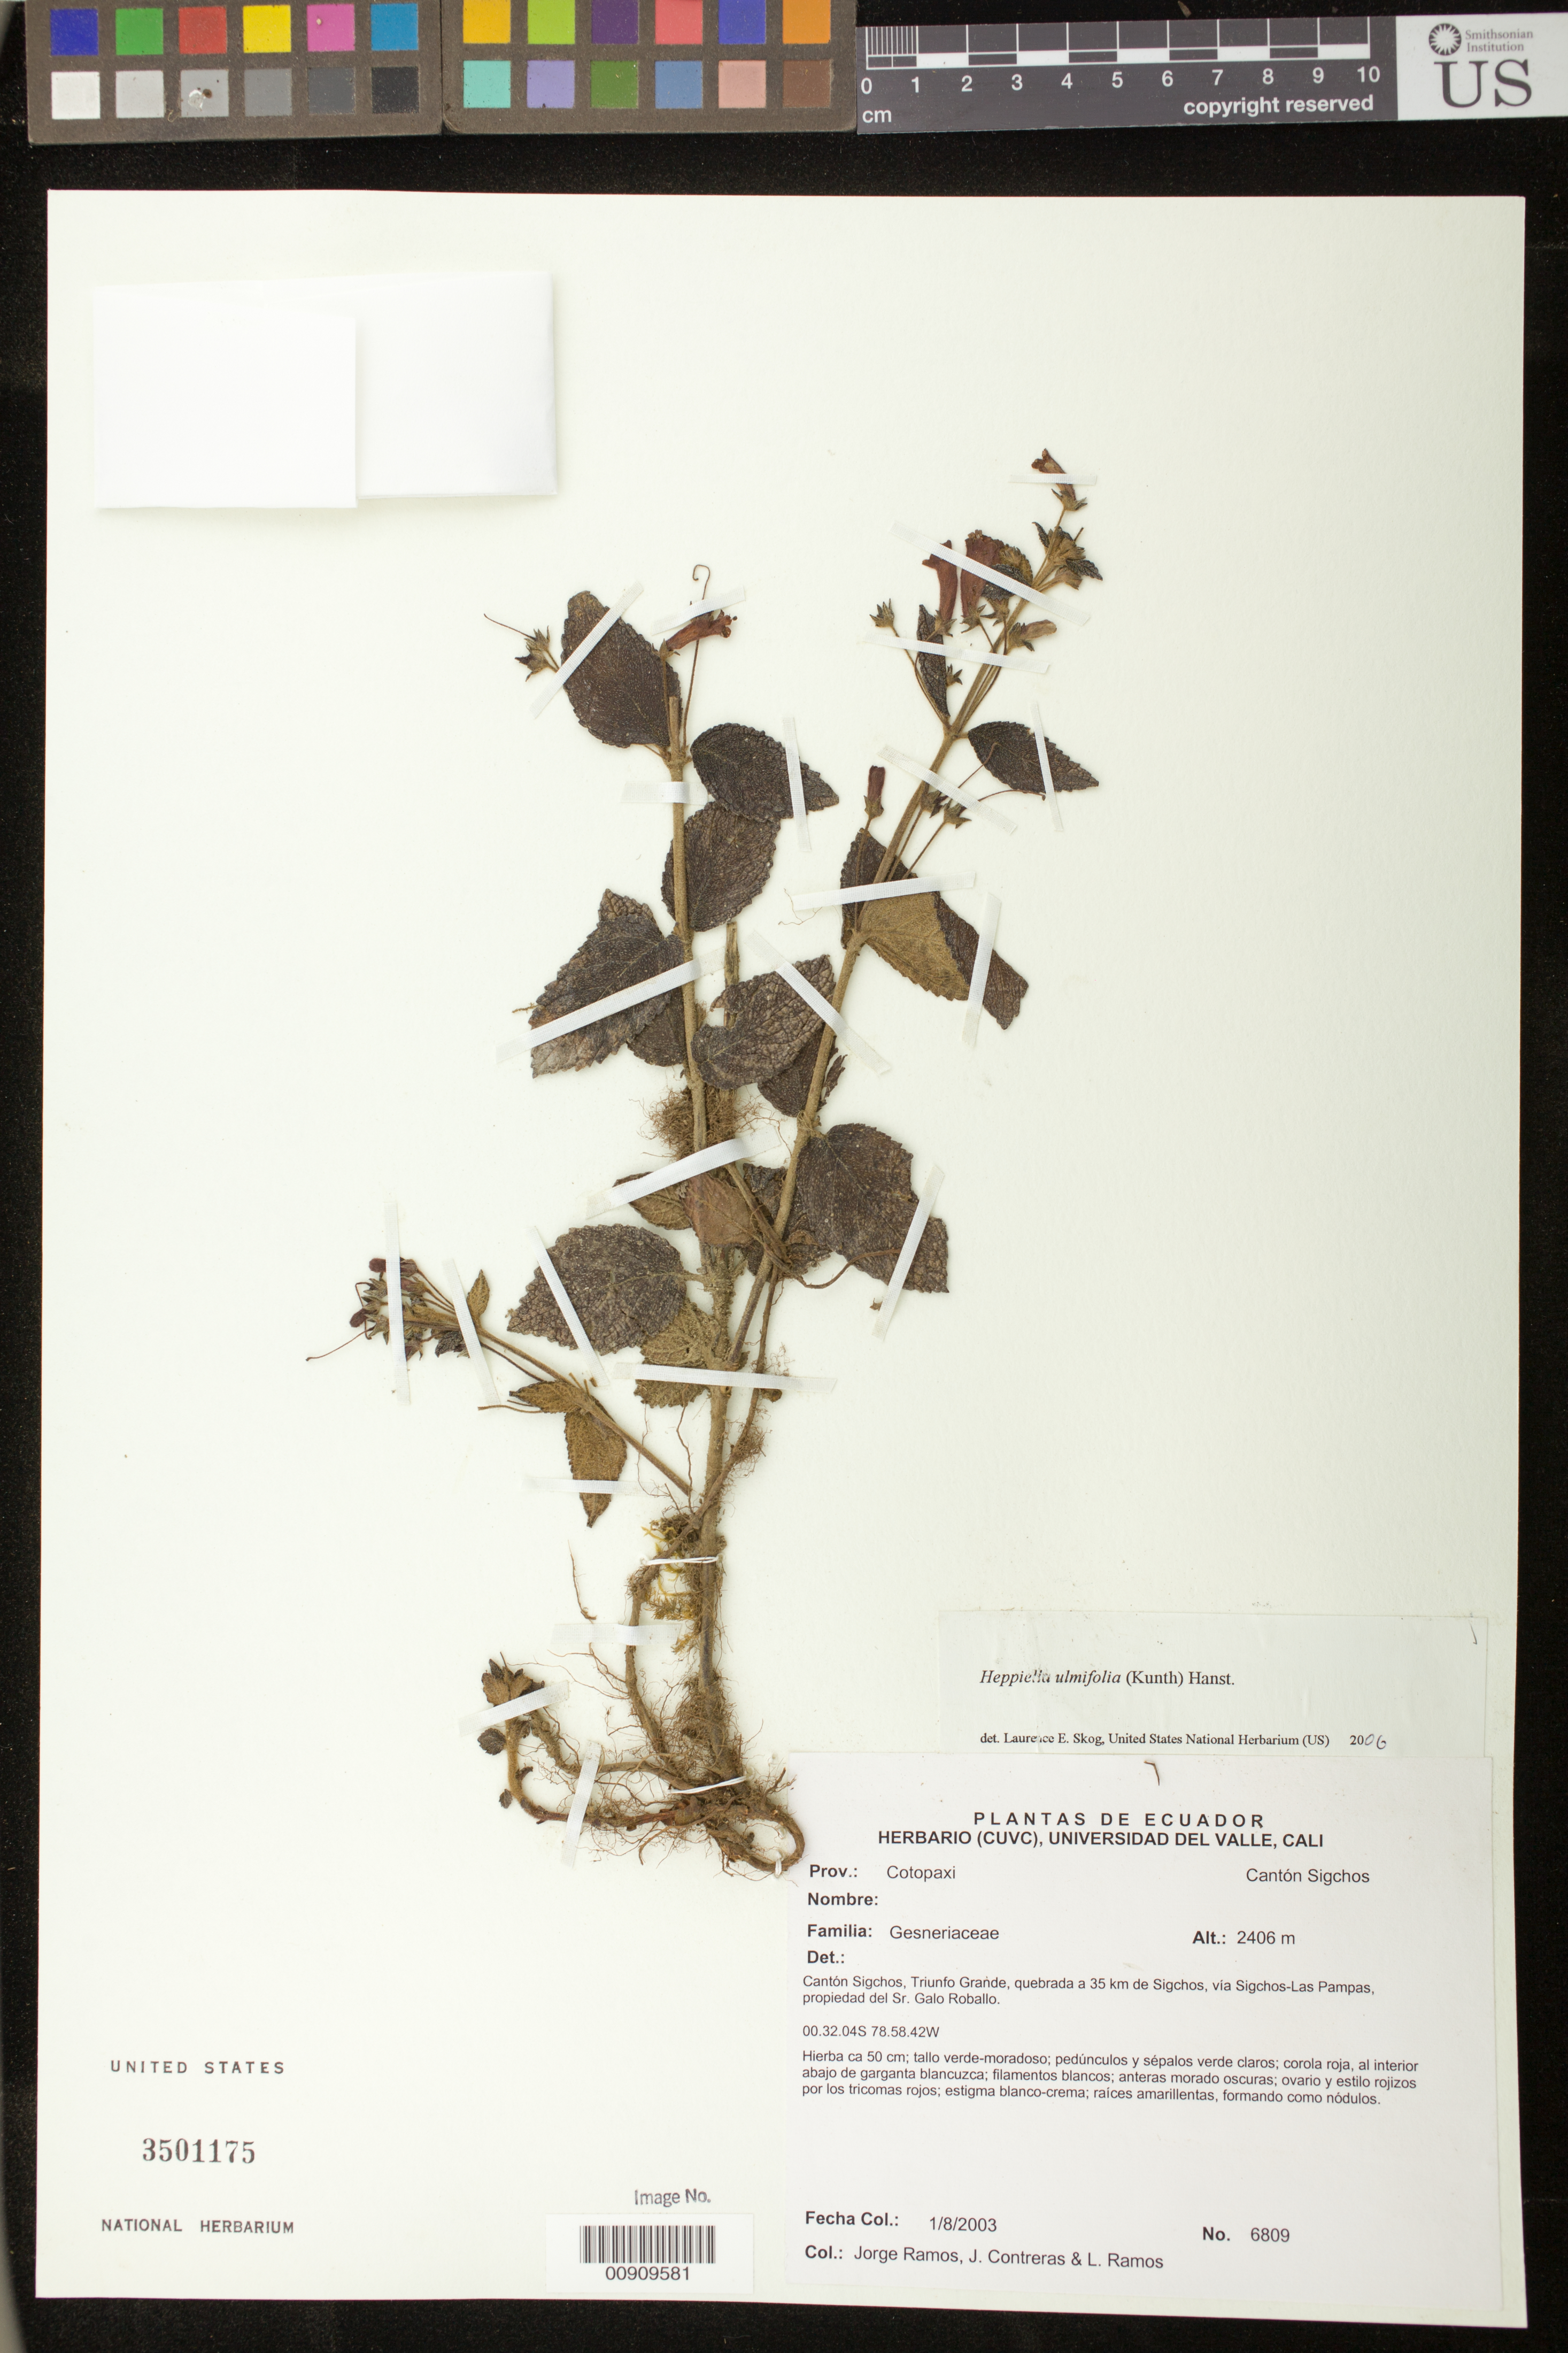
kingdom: Plantae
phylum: Tracheophyta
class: Magnoliopsida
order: Lamiales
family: Gesneriaceae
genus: Heppiella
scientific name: Heppiella ulmifolia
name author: (Kunth) Hanst.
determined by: Skog, Laurence E.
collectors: J. Ramos, J. Contreras & L. Ramos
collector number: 6809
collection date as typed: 01 Aug 2003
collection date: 2003-08-01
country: Ecuador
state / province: Cotopaxi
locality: Cantón Sigchos, Triunfo Grande, quebrada a 35 km de Sigchos, via Sigchos-Las Pampas, propiedad del Sr. Galo Roballo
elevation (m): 2406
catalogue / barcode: US 3501175